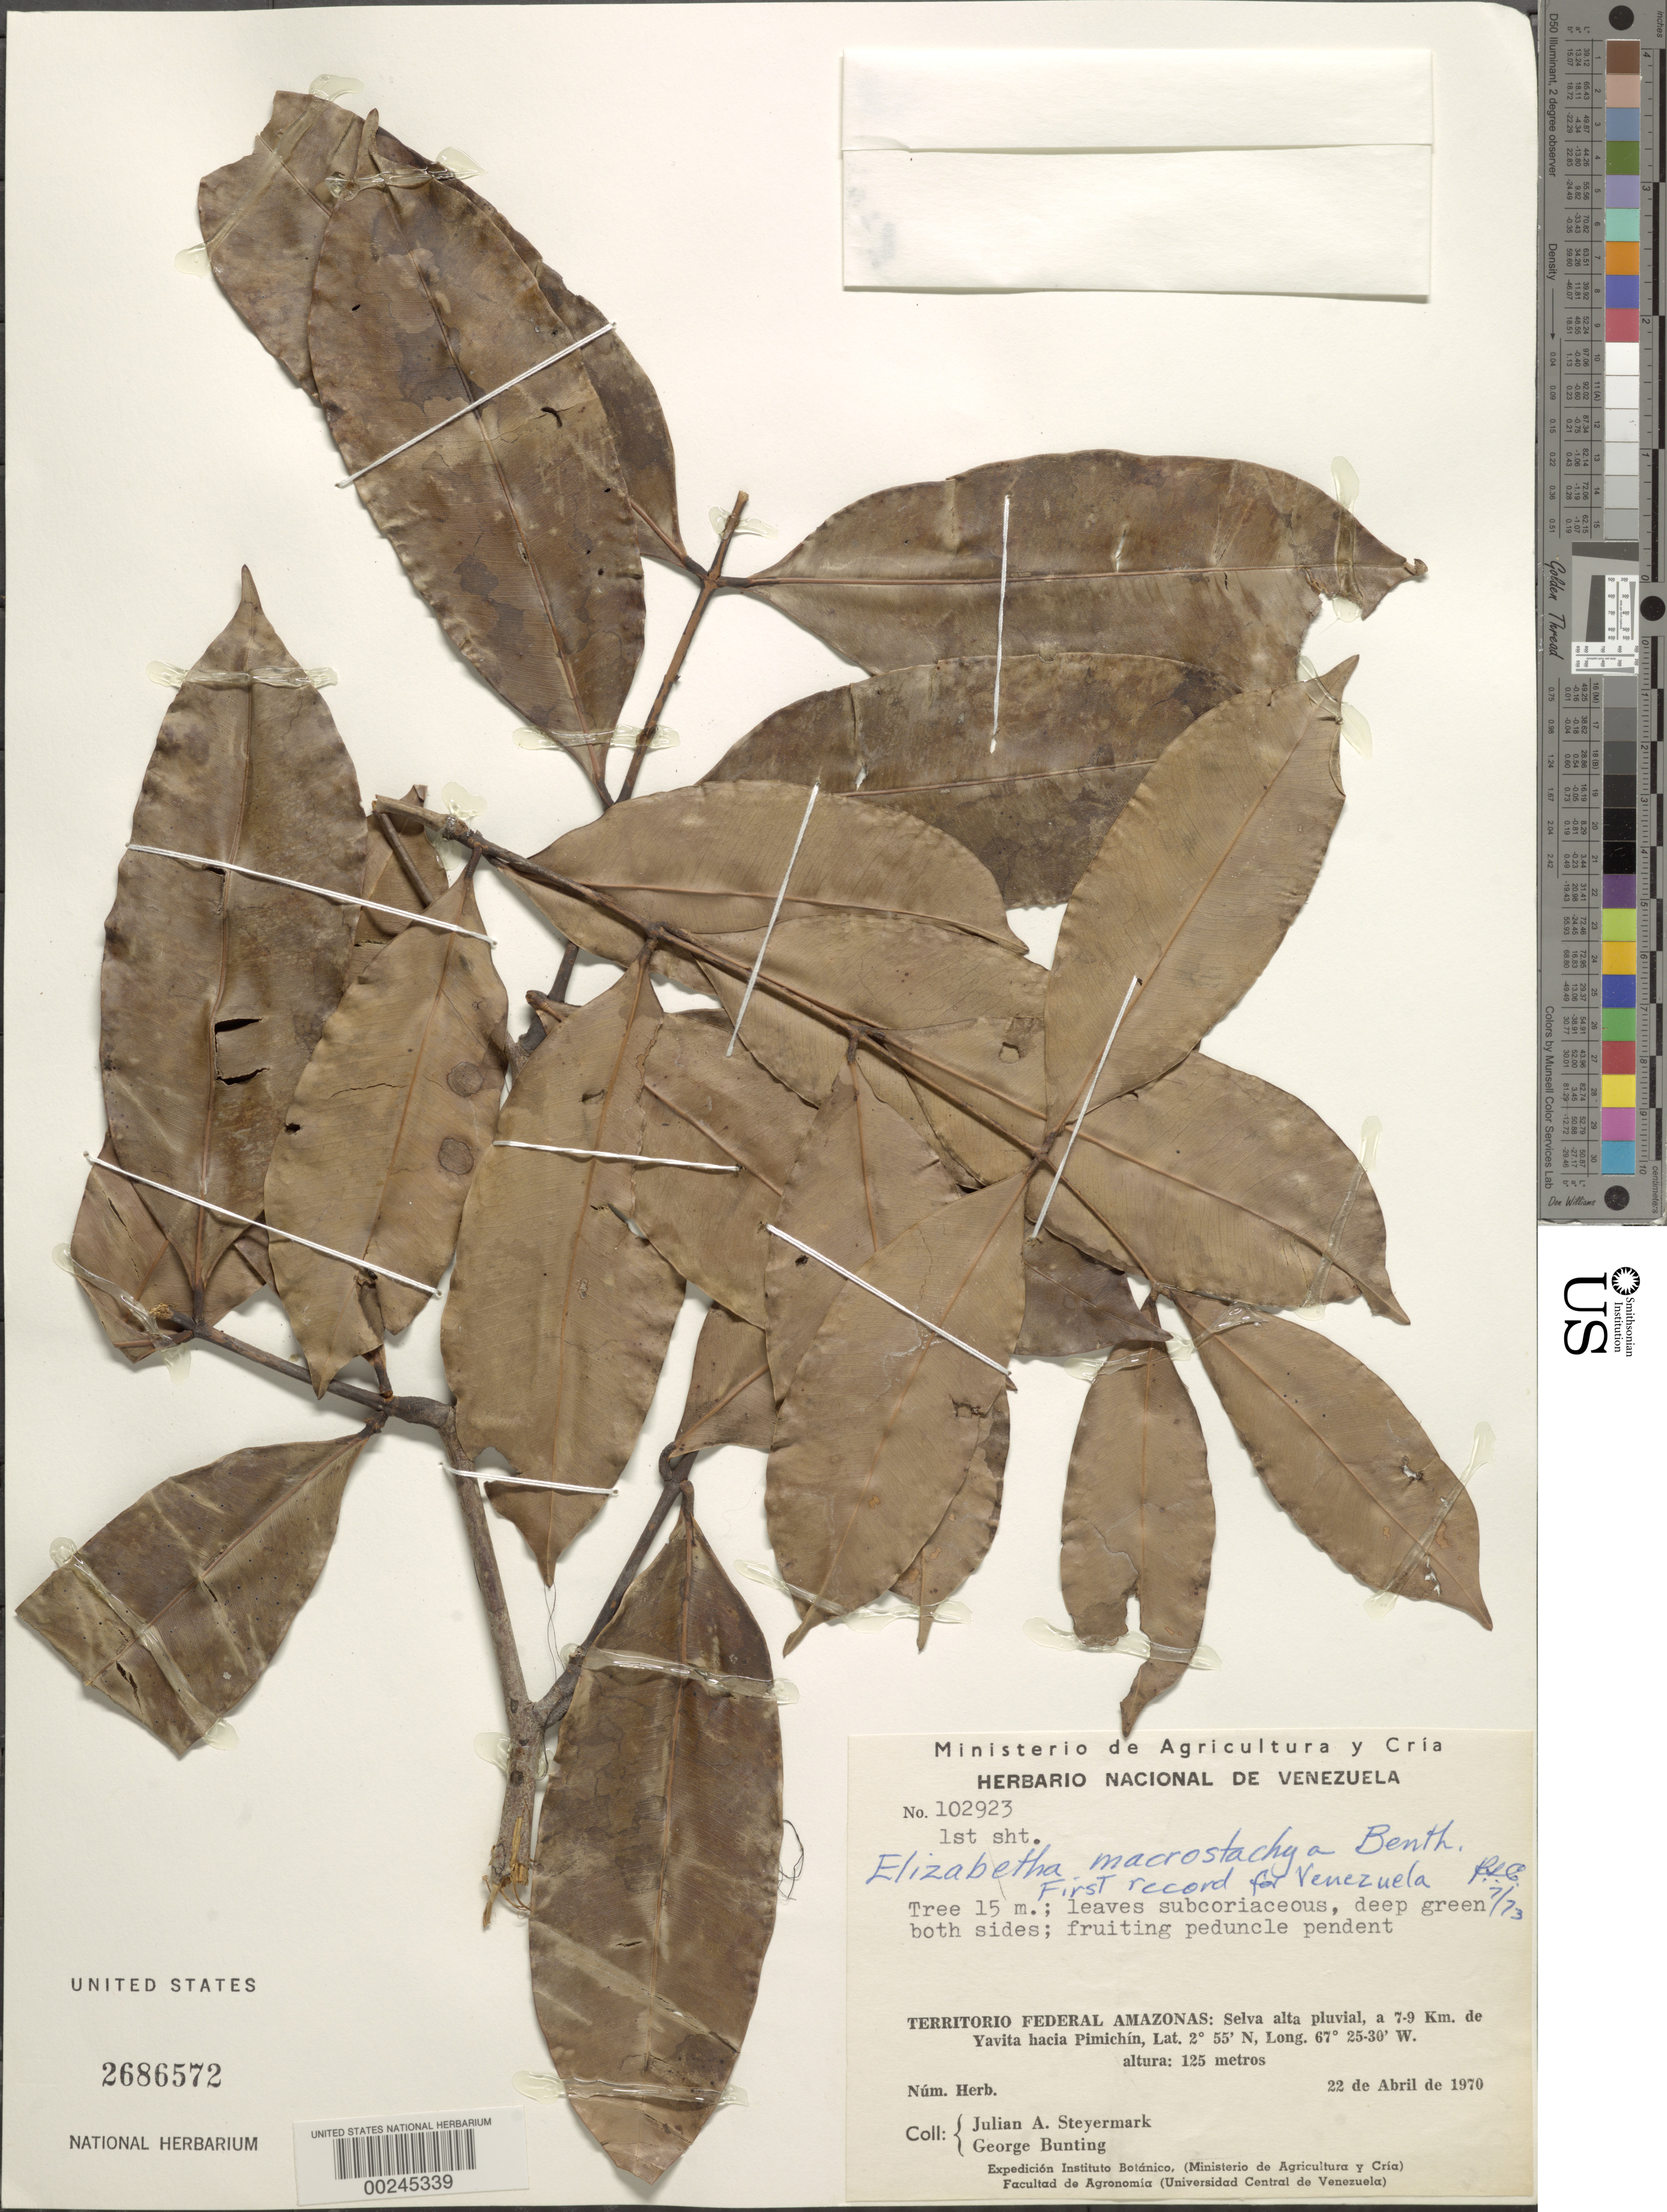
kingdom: Plantae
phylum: Tracheophyta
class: Magnoliopsida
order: Fabales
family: Fabaceae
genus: Elizabetha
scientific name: Elizabetha macrostachya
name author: Benth.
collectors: J. Steyermark & G. S. Bunting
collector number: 102923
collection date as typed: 22 Apr 1970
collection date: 1970-04-22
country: Venezuela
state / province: Amazonas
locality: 7-9 km from yavita towards pimichin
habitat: Tall rain forest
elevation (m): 125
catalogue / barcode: US 2686572